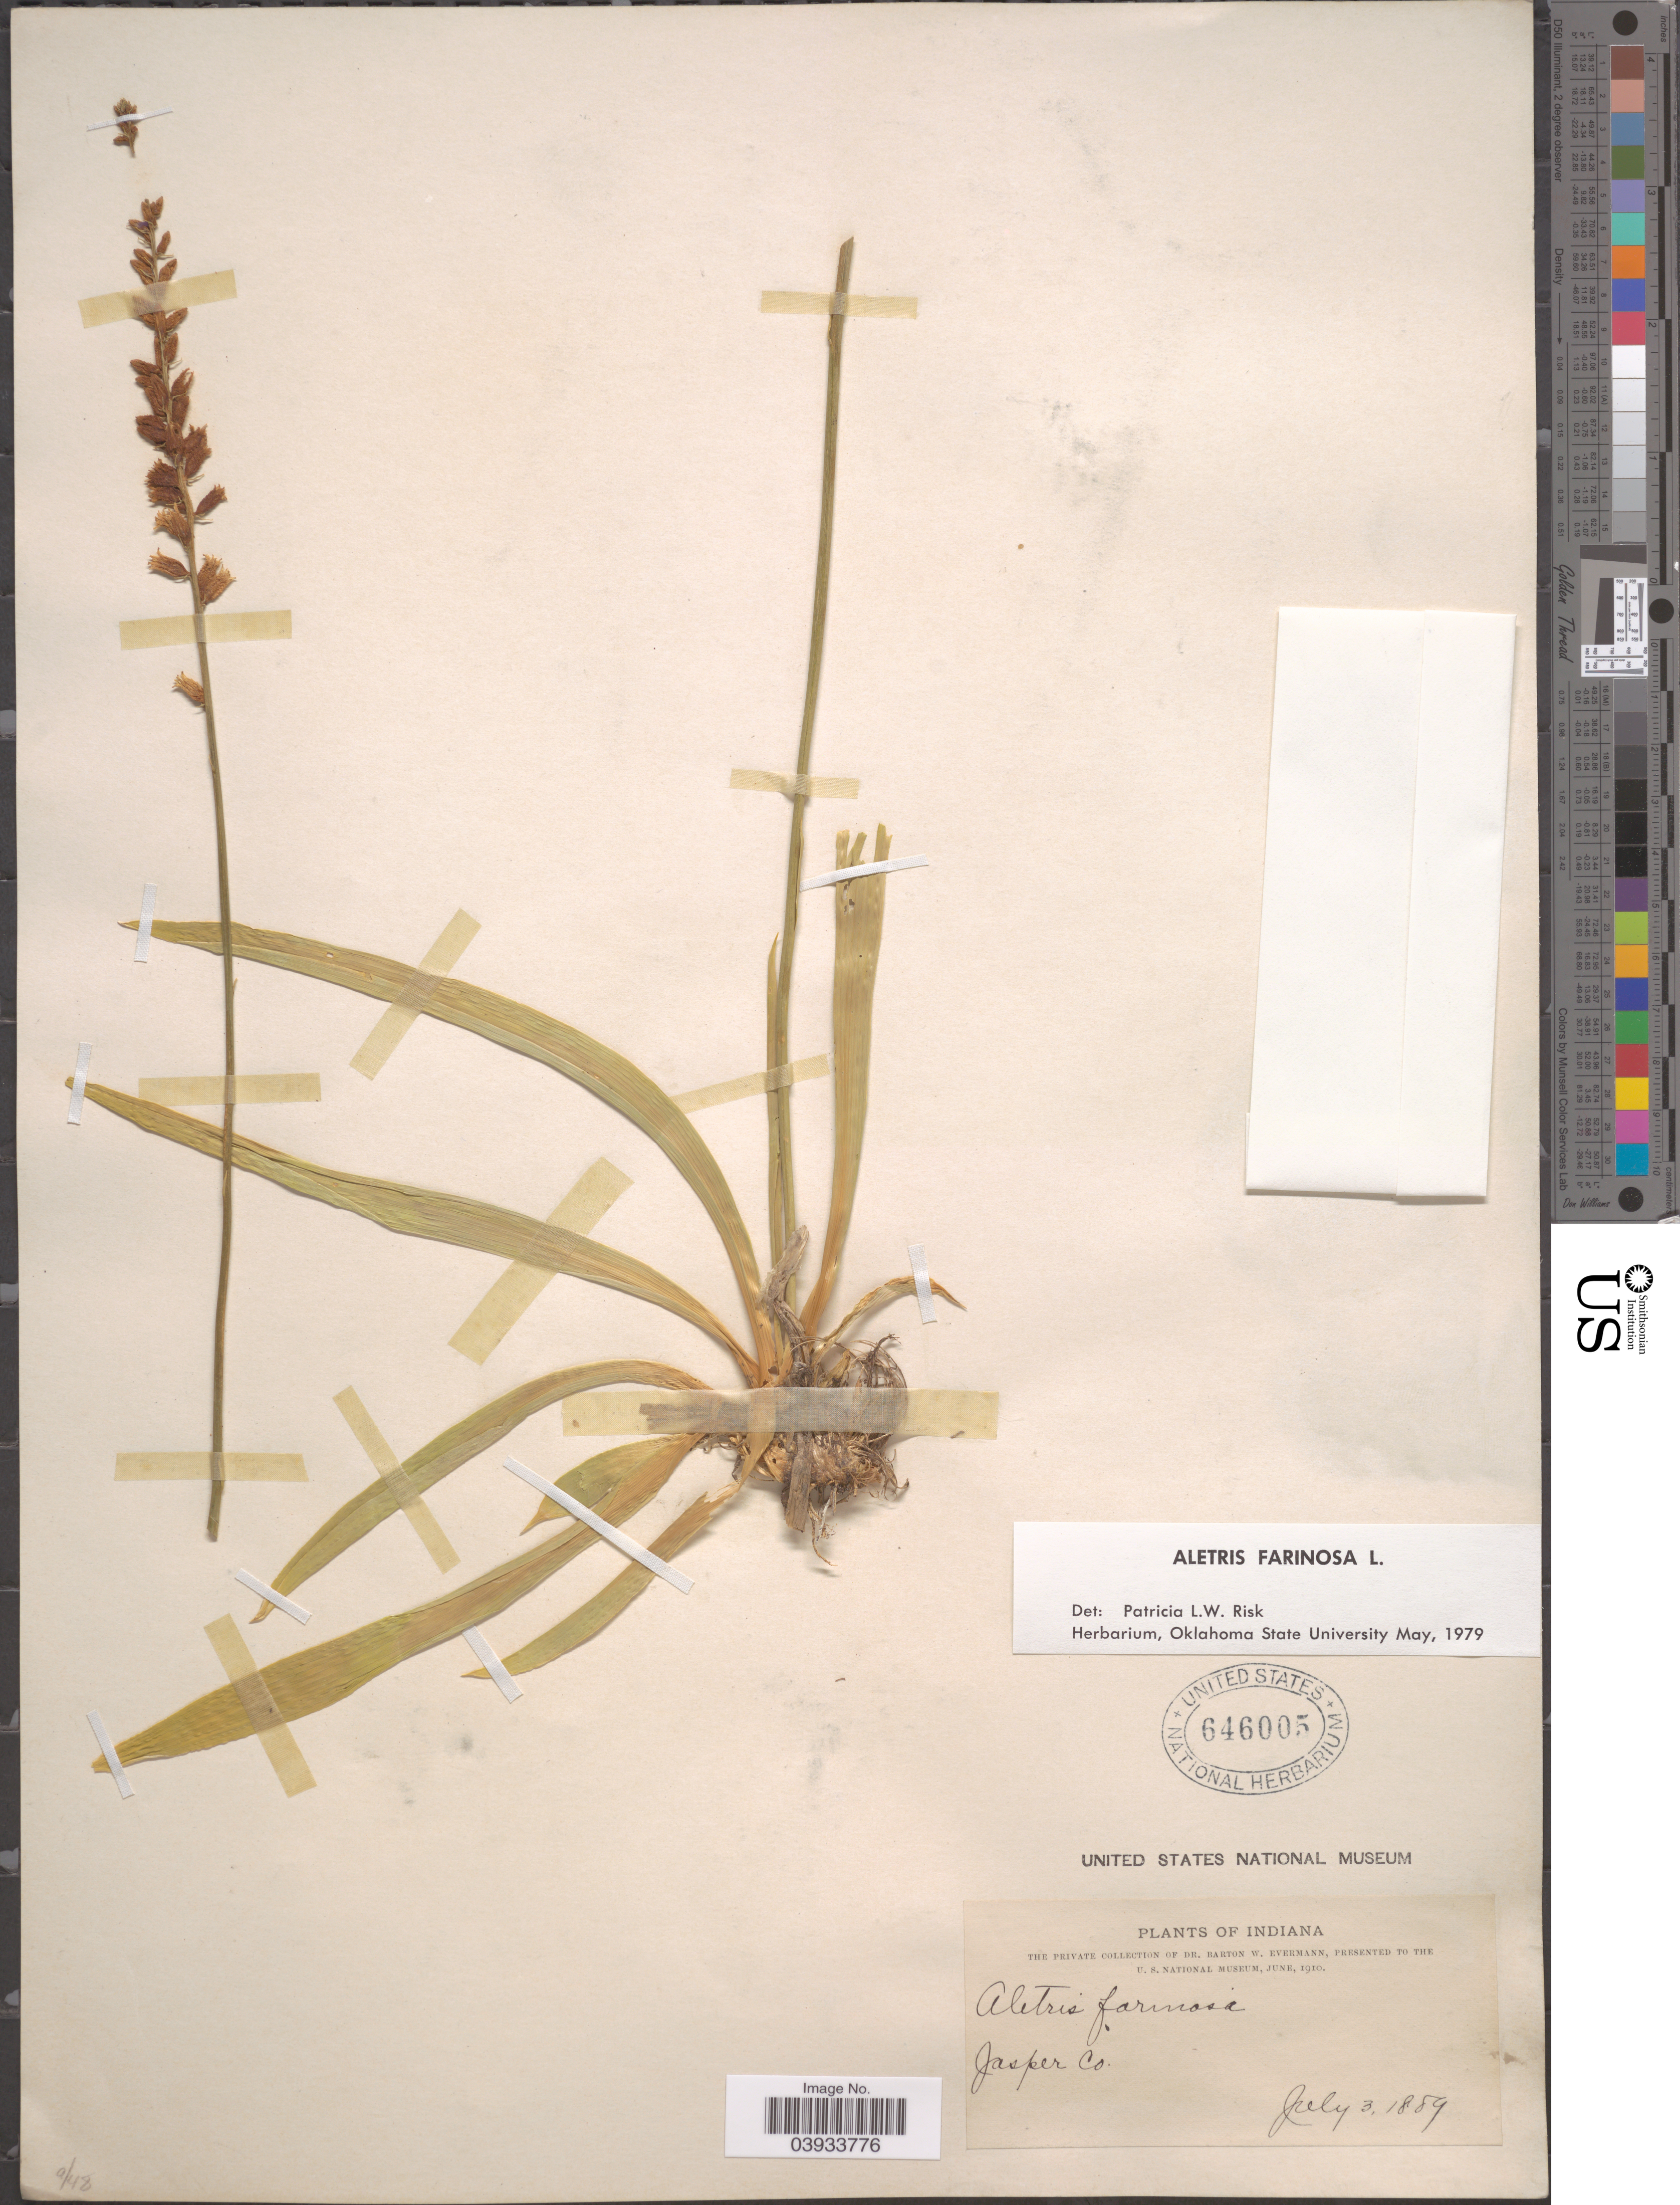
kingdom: Plantae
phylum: Tracheophyta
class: Liliopsida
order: Dioscoreales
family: Nartheciaceae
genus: Aletris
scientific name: Aletris farinosa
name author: L.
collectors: B. W. Evermann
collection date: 1889-07-03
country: United States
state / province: Indiana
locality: Jasper Co.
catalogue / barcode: US 646005